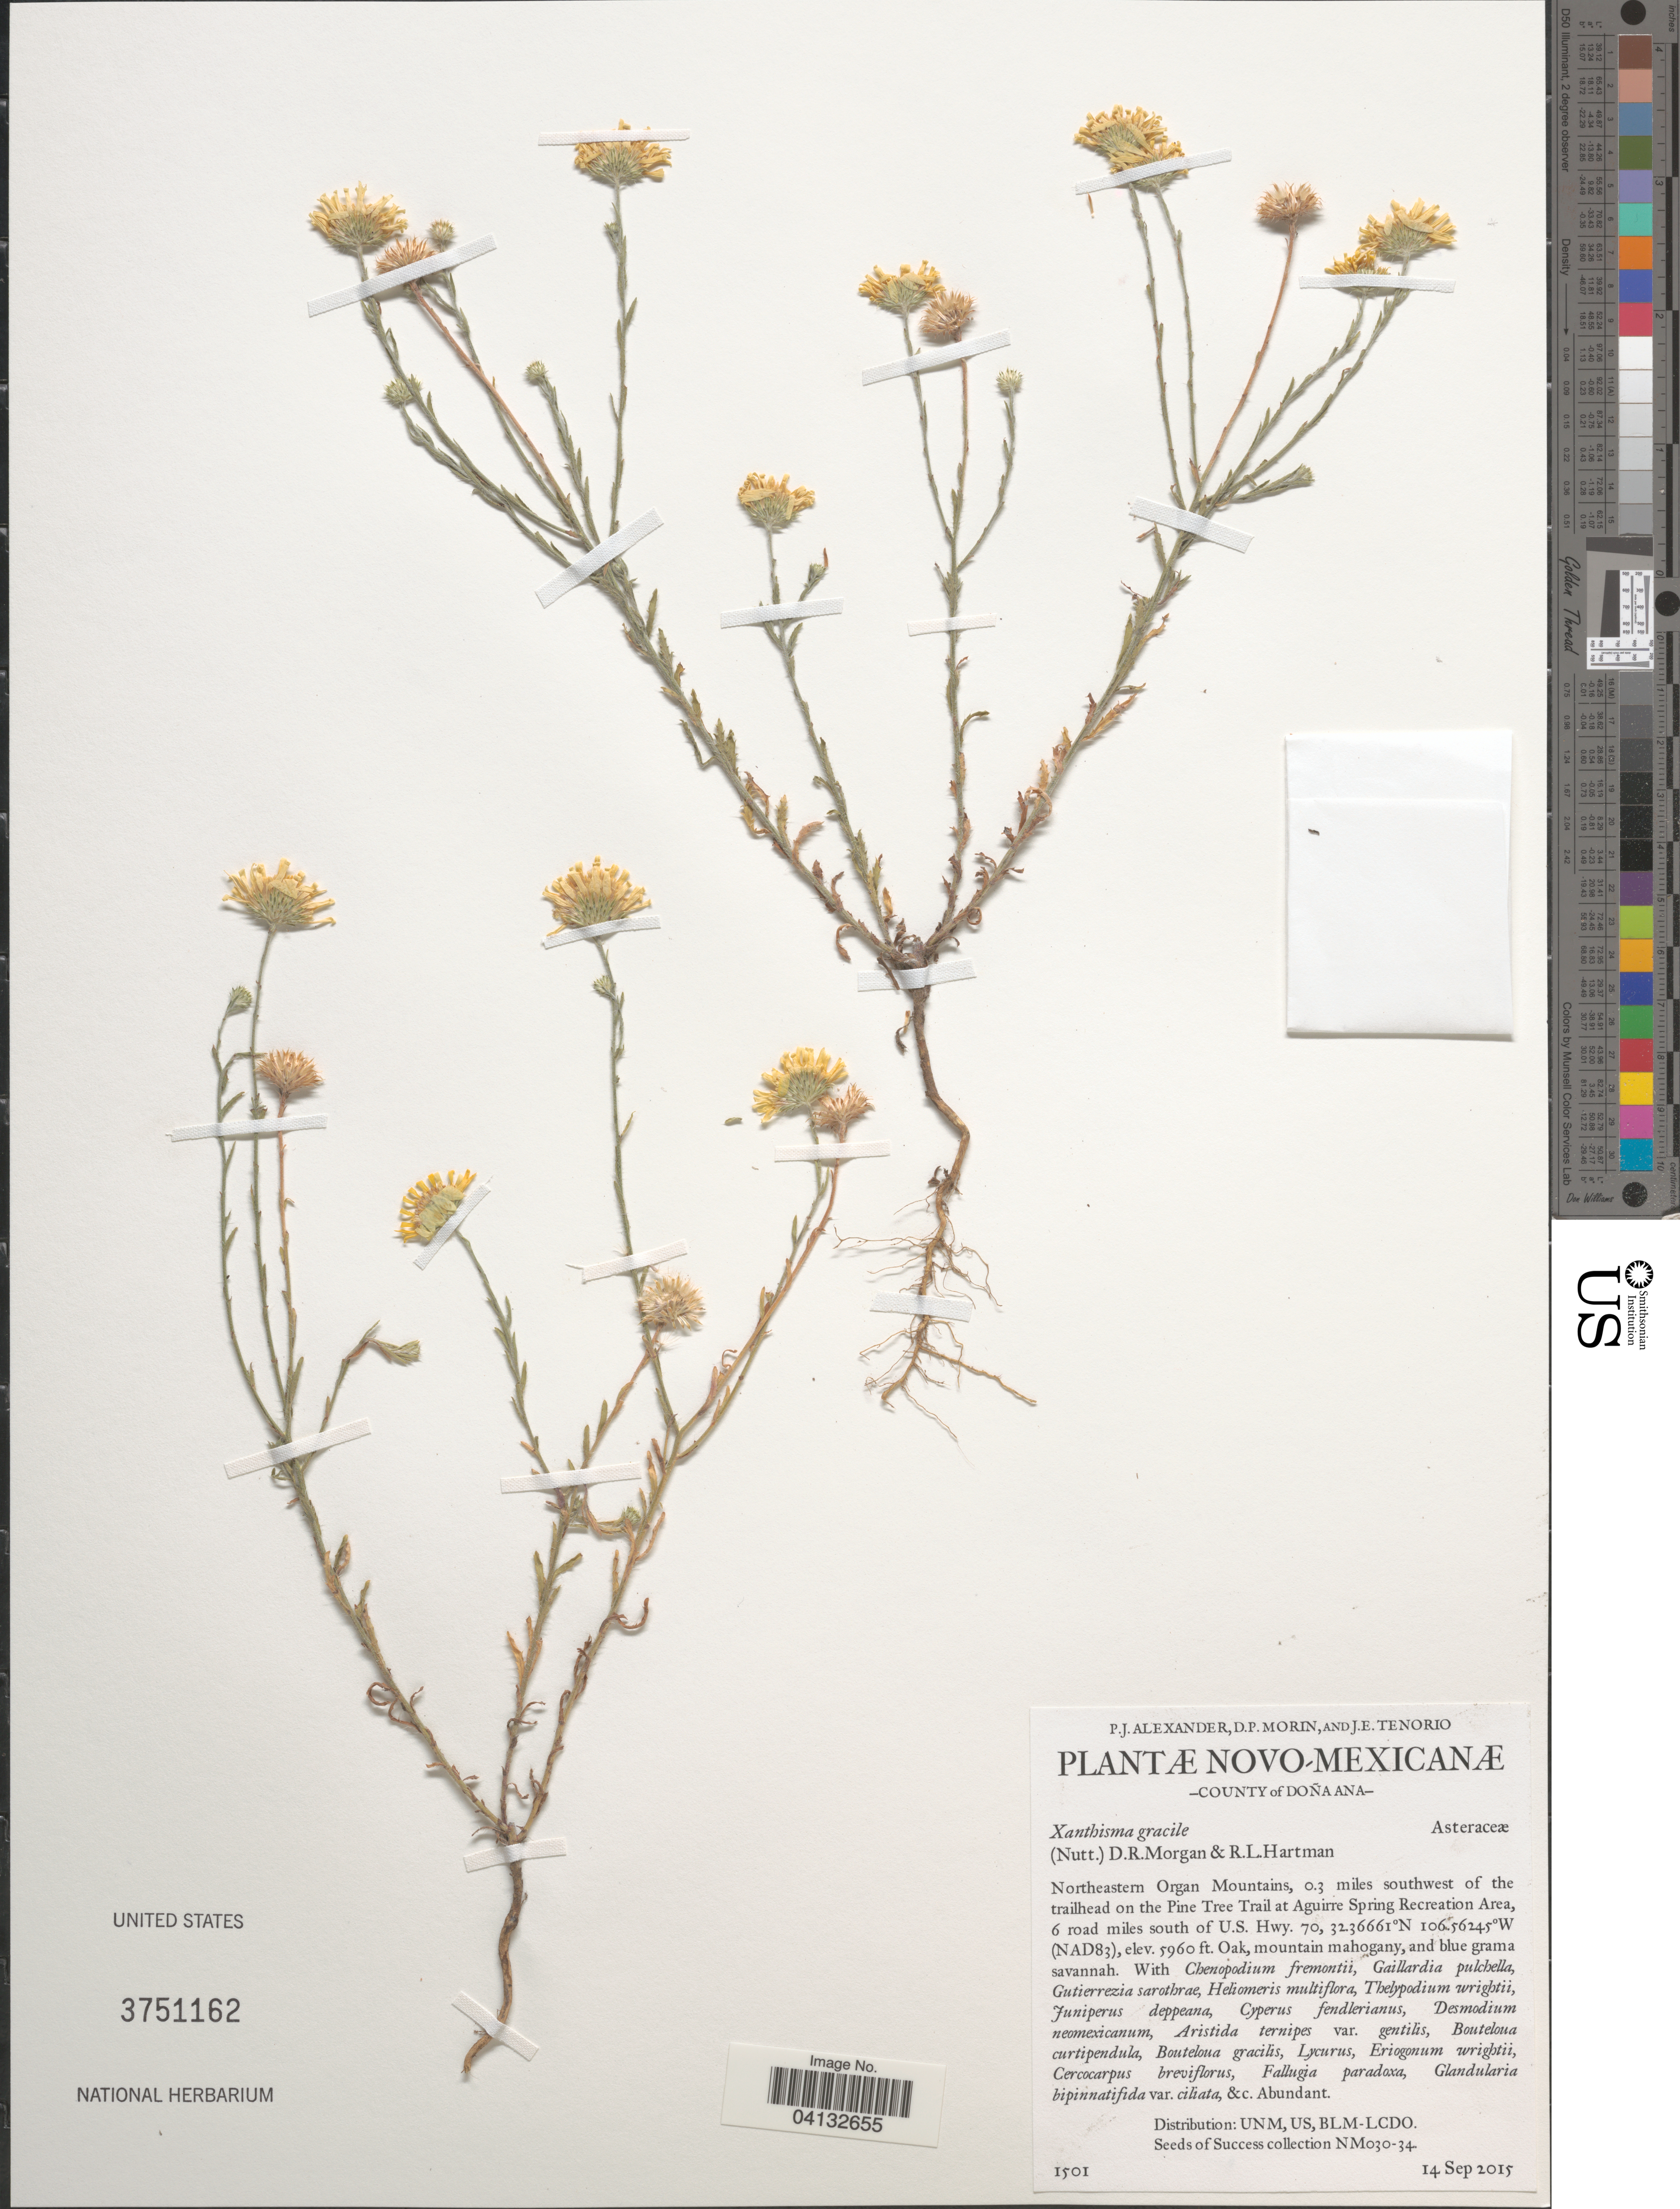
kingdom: Plantae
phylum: Tracheophyta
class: Magnoliopsida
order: Asterales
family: Asteraceae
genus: Xanthisma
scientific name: Xanthisma gracile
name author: (Nutt.) D. R. Morgan & R.L. Hartm.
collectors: P. Alexander, D. Morin & J. Tenorio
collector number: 1501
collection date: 2015-09-14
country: United States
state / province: New Mexico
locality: County of Doña Ana. Northeastern Organ Mountains, 0.3 miles southwest of the trailhead on the Pine Tree Trail at Aguirre Spring Recreation Area, 6 road miles south of U.S. Hwy. 70.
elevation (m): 1817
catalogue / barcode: US 3751162